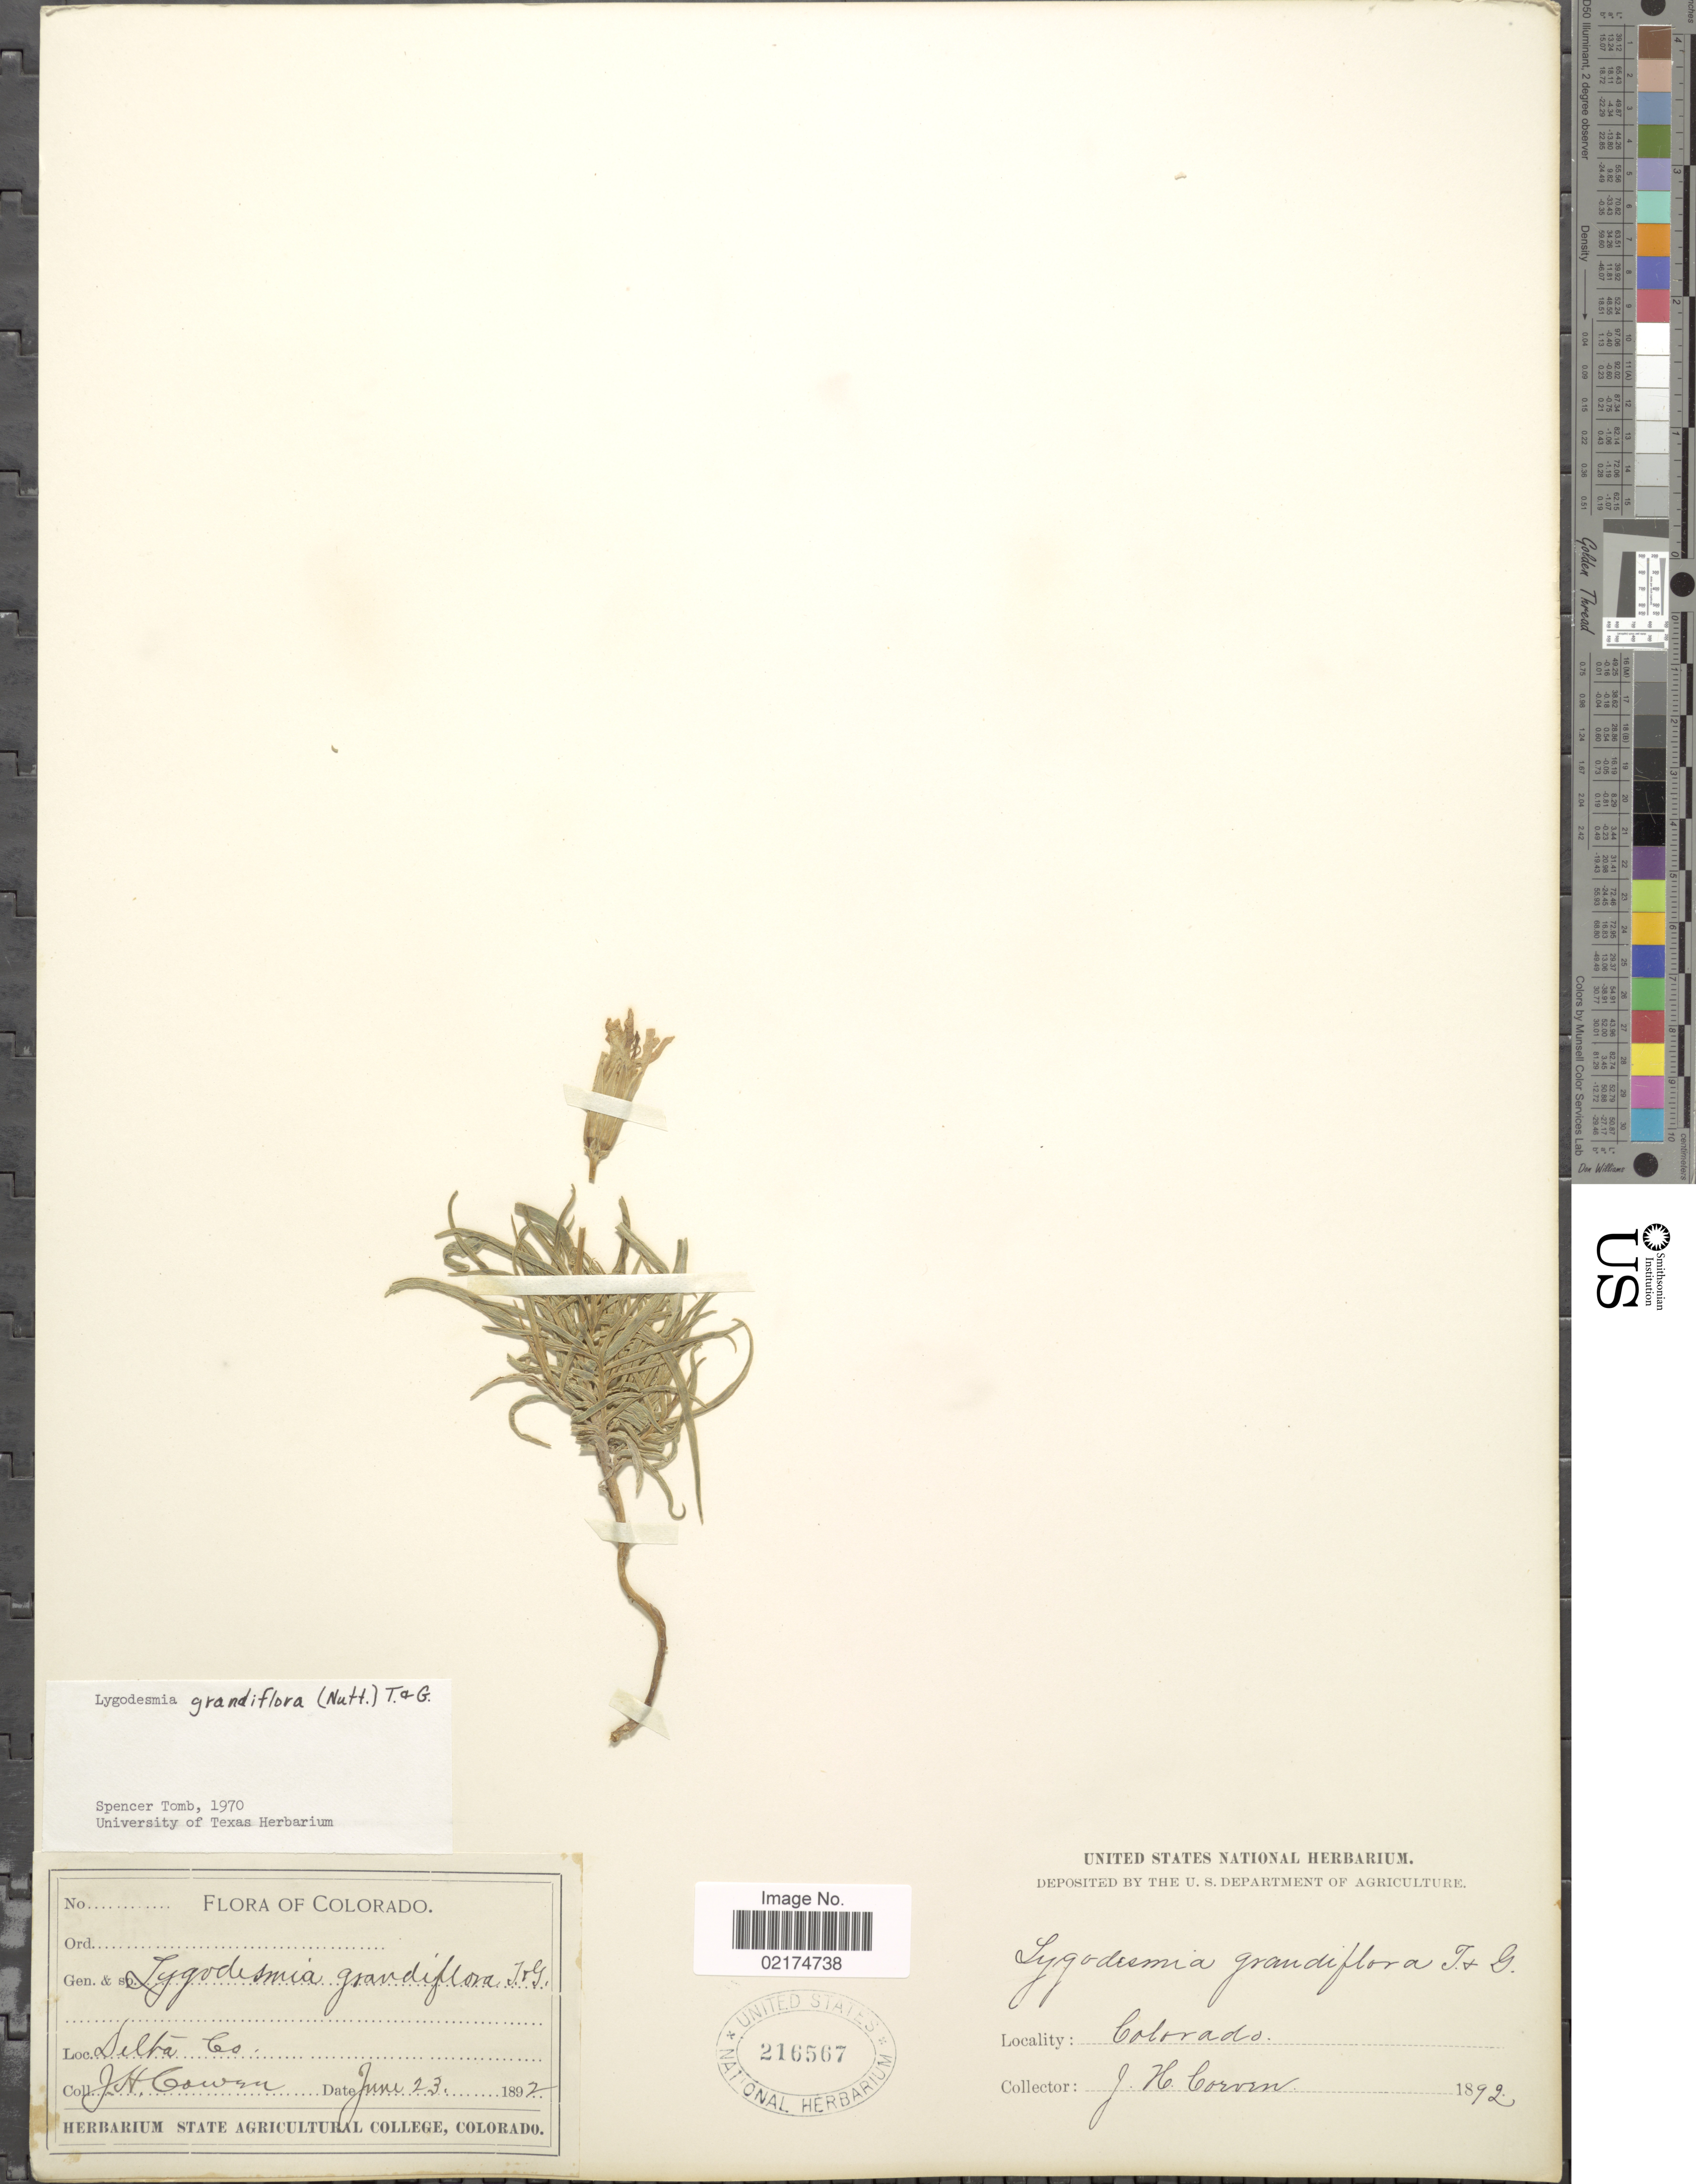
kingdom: Plantae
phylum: Tracheophyta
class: Magnoliopsida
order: Asterales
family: Asteraceae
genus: Lygodesmia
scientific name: Lygodesmia grandiflora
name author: Torr. & A. Gray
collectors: J. H. Cowen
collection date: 1892-06-23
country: United States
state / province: Colorado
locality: Delta Co.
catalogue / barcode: US 216567